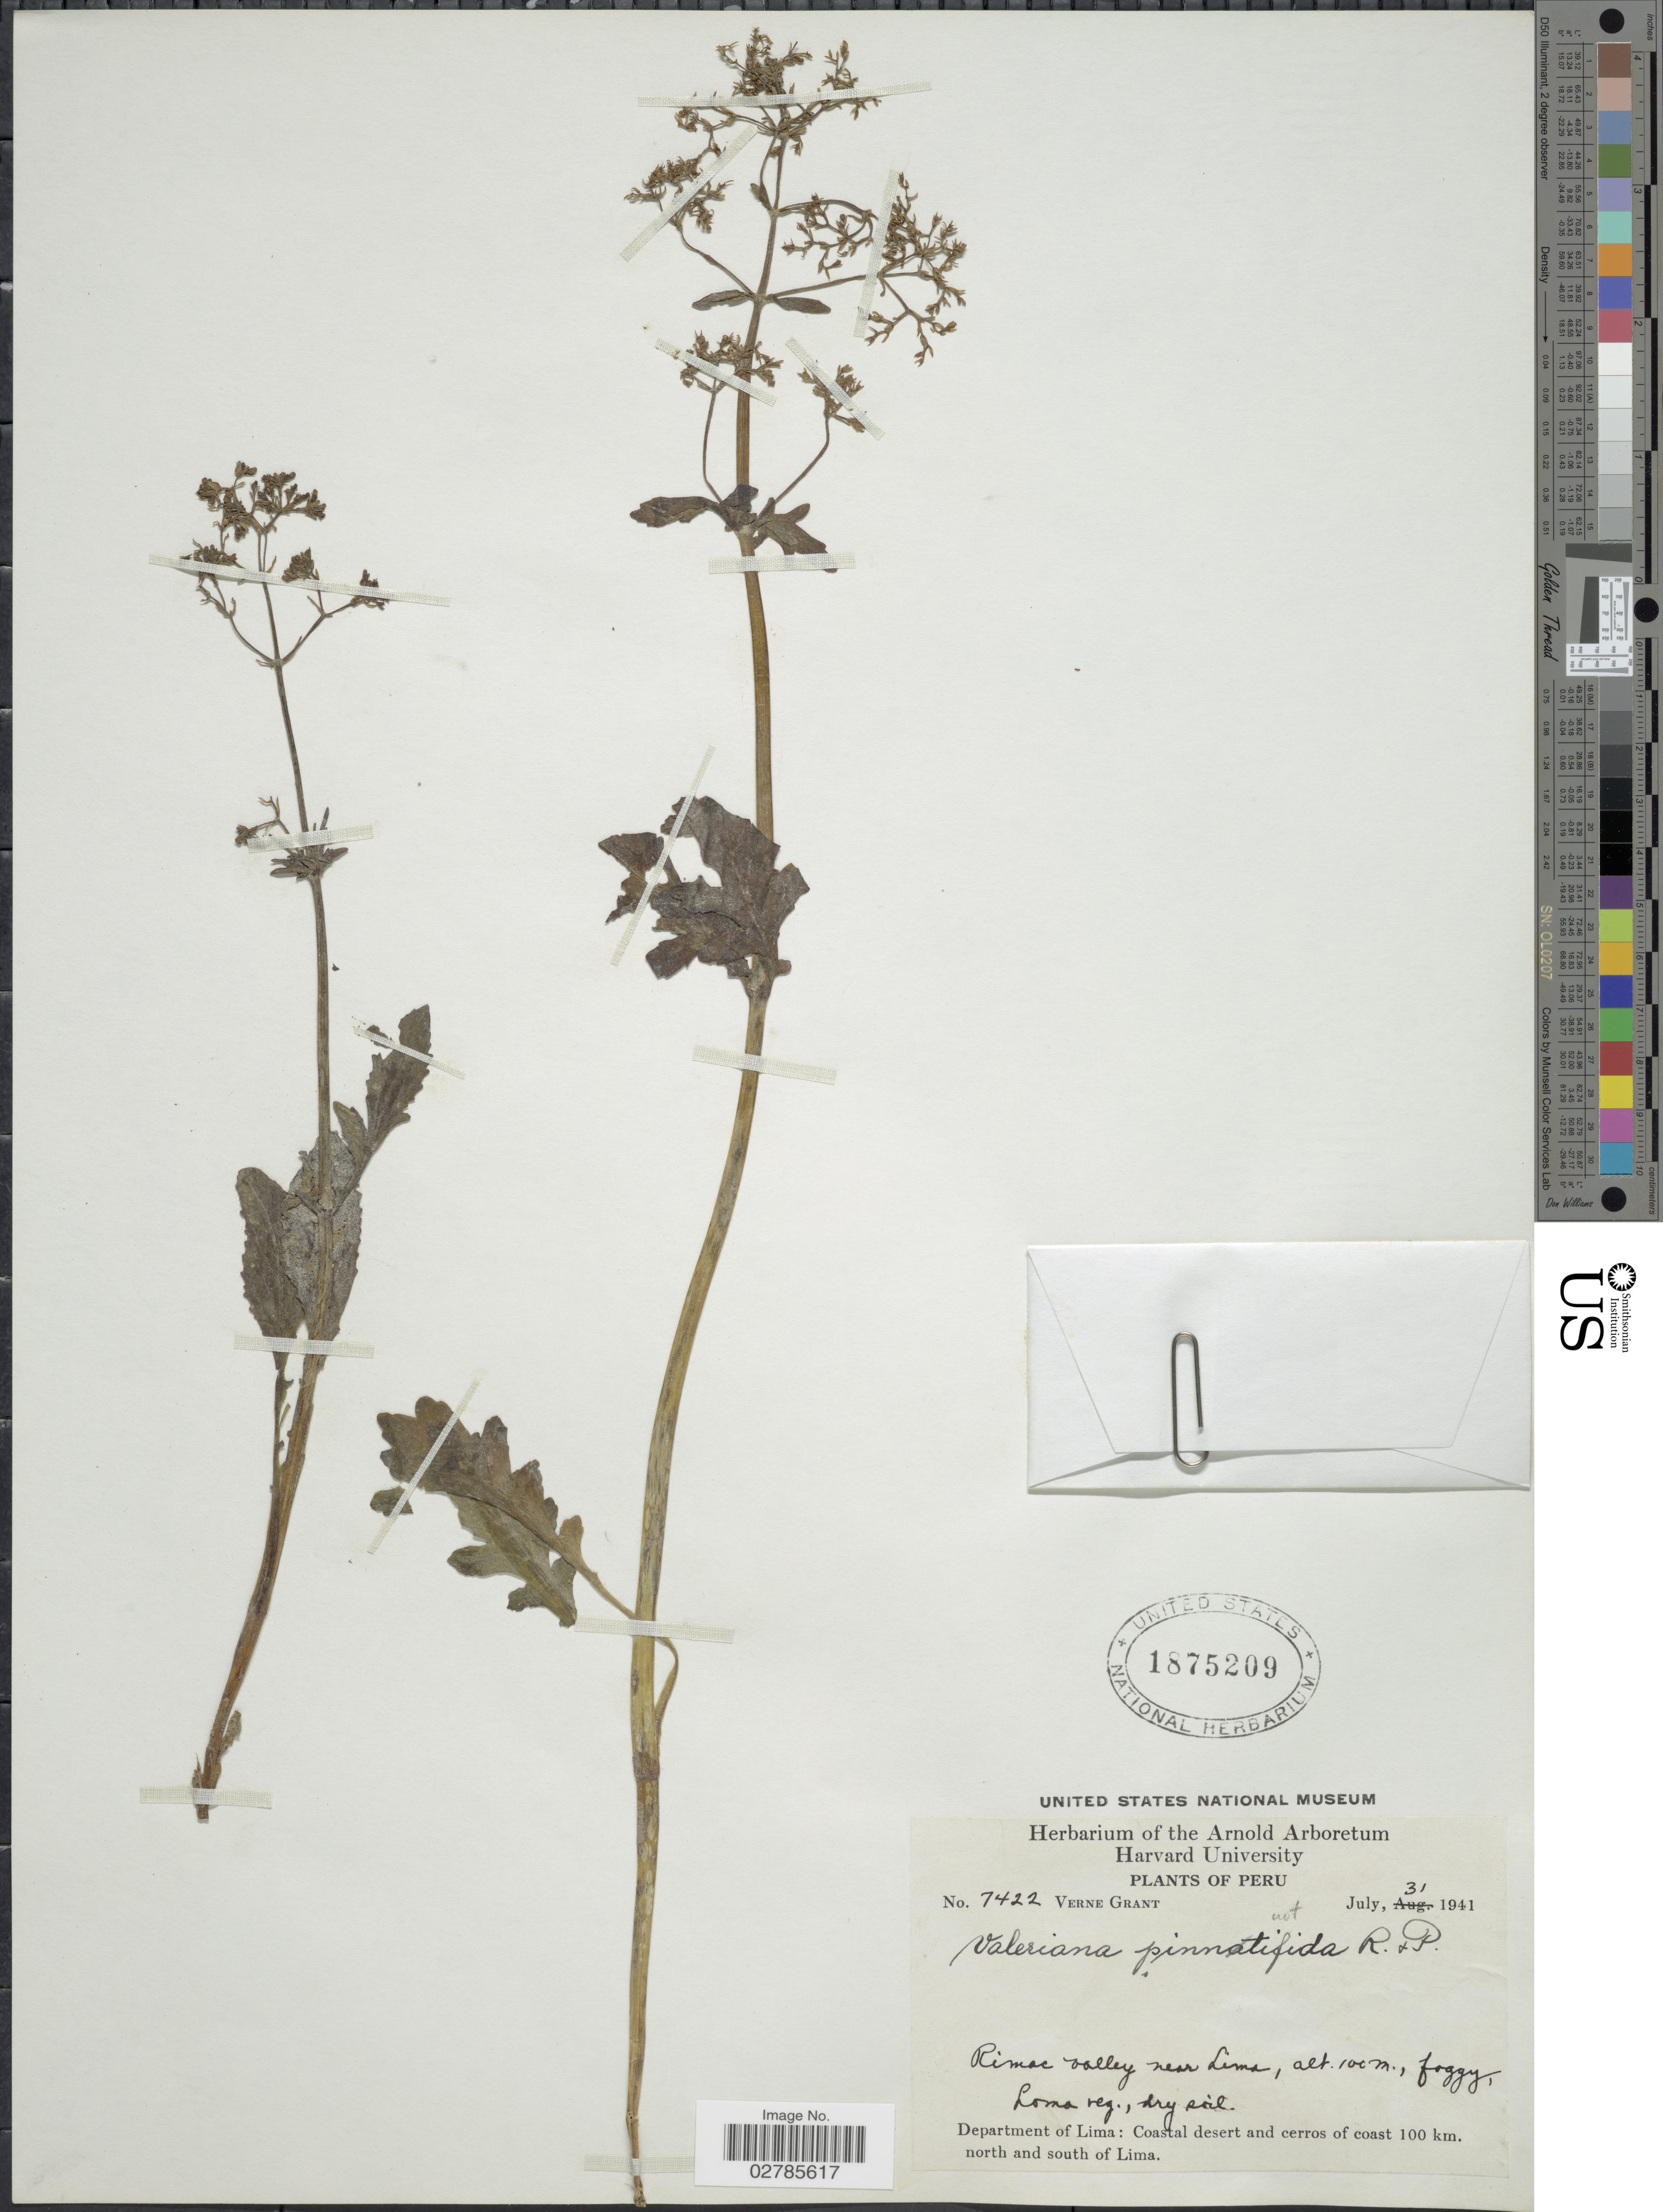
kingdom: Plantae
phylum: Tracheophyta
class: Magnoliopsida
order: Dipsacales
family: Caprifoliaceae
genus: Valeriana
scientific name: Valeriana sp.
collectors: V. Grant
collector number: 7422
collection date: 1941-07-31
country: Peru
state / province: Lima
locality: Rimac Valley near Lima, Department of Lima: Coastal desert and cerros of coast 100 km. north and south of Lima.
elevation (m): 100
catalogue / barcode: US 1875209